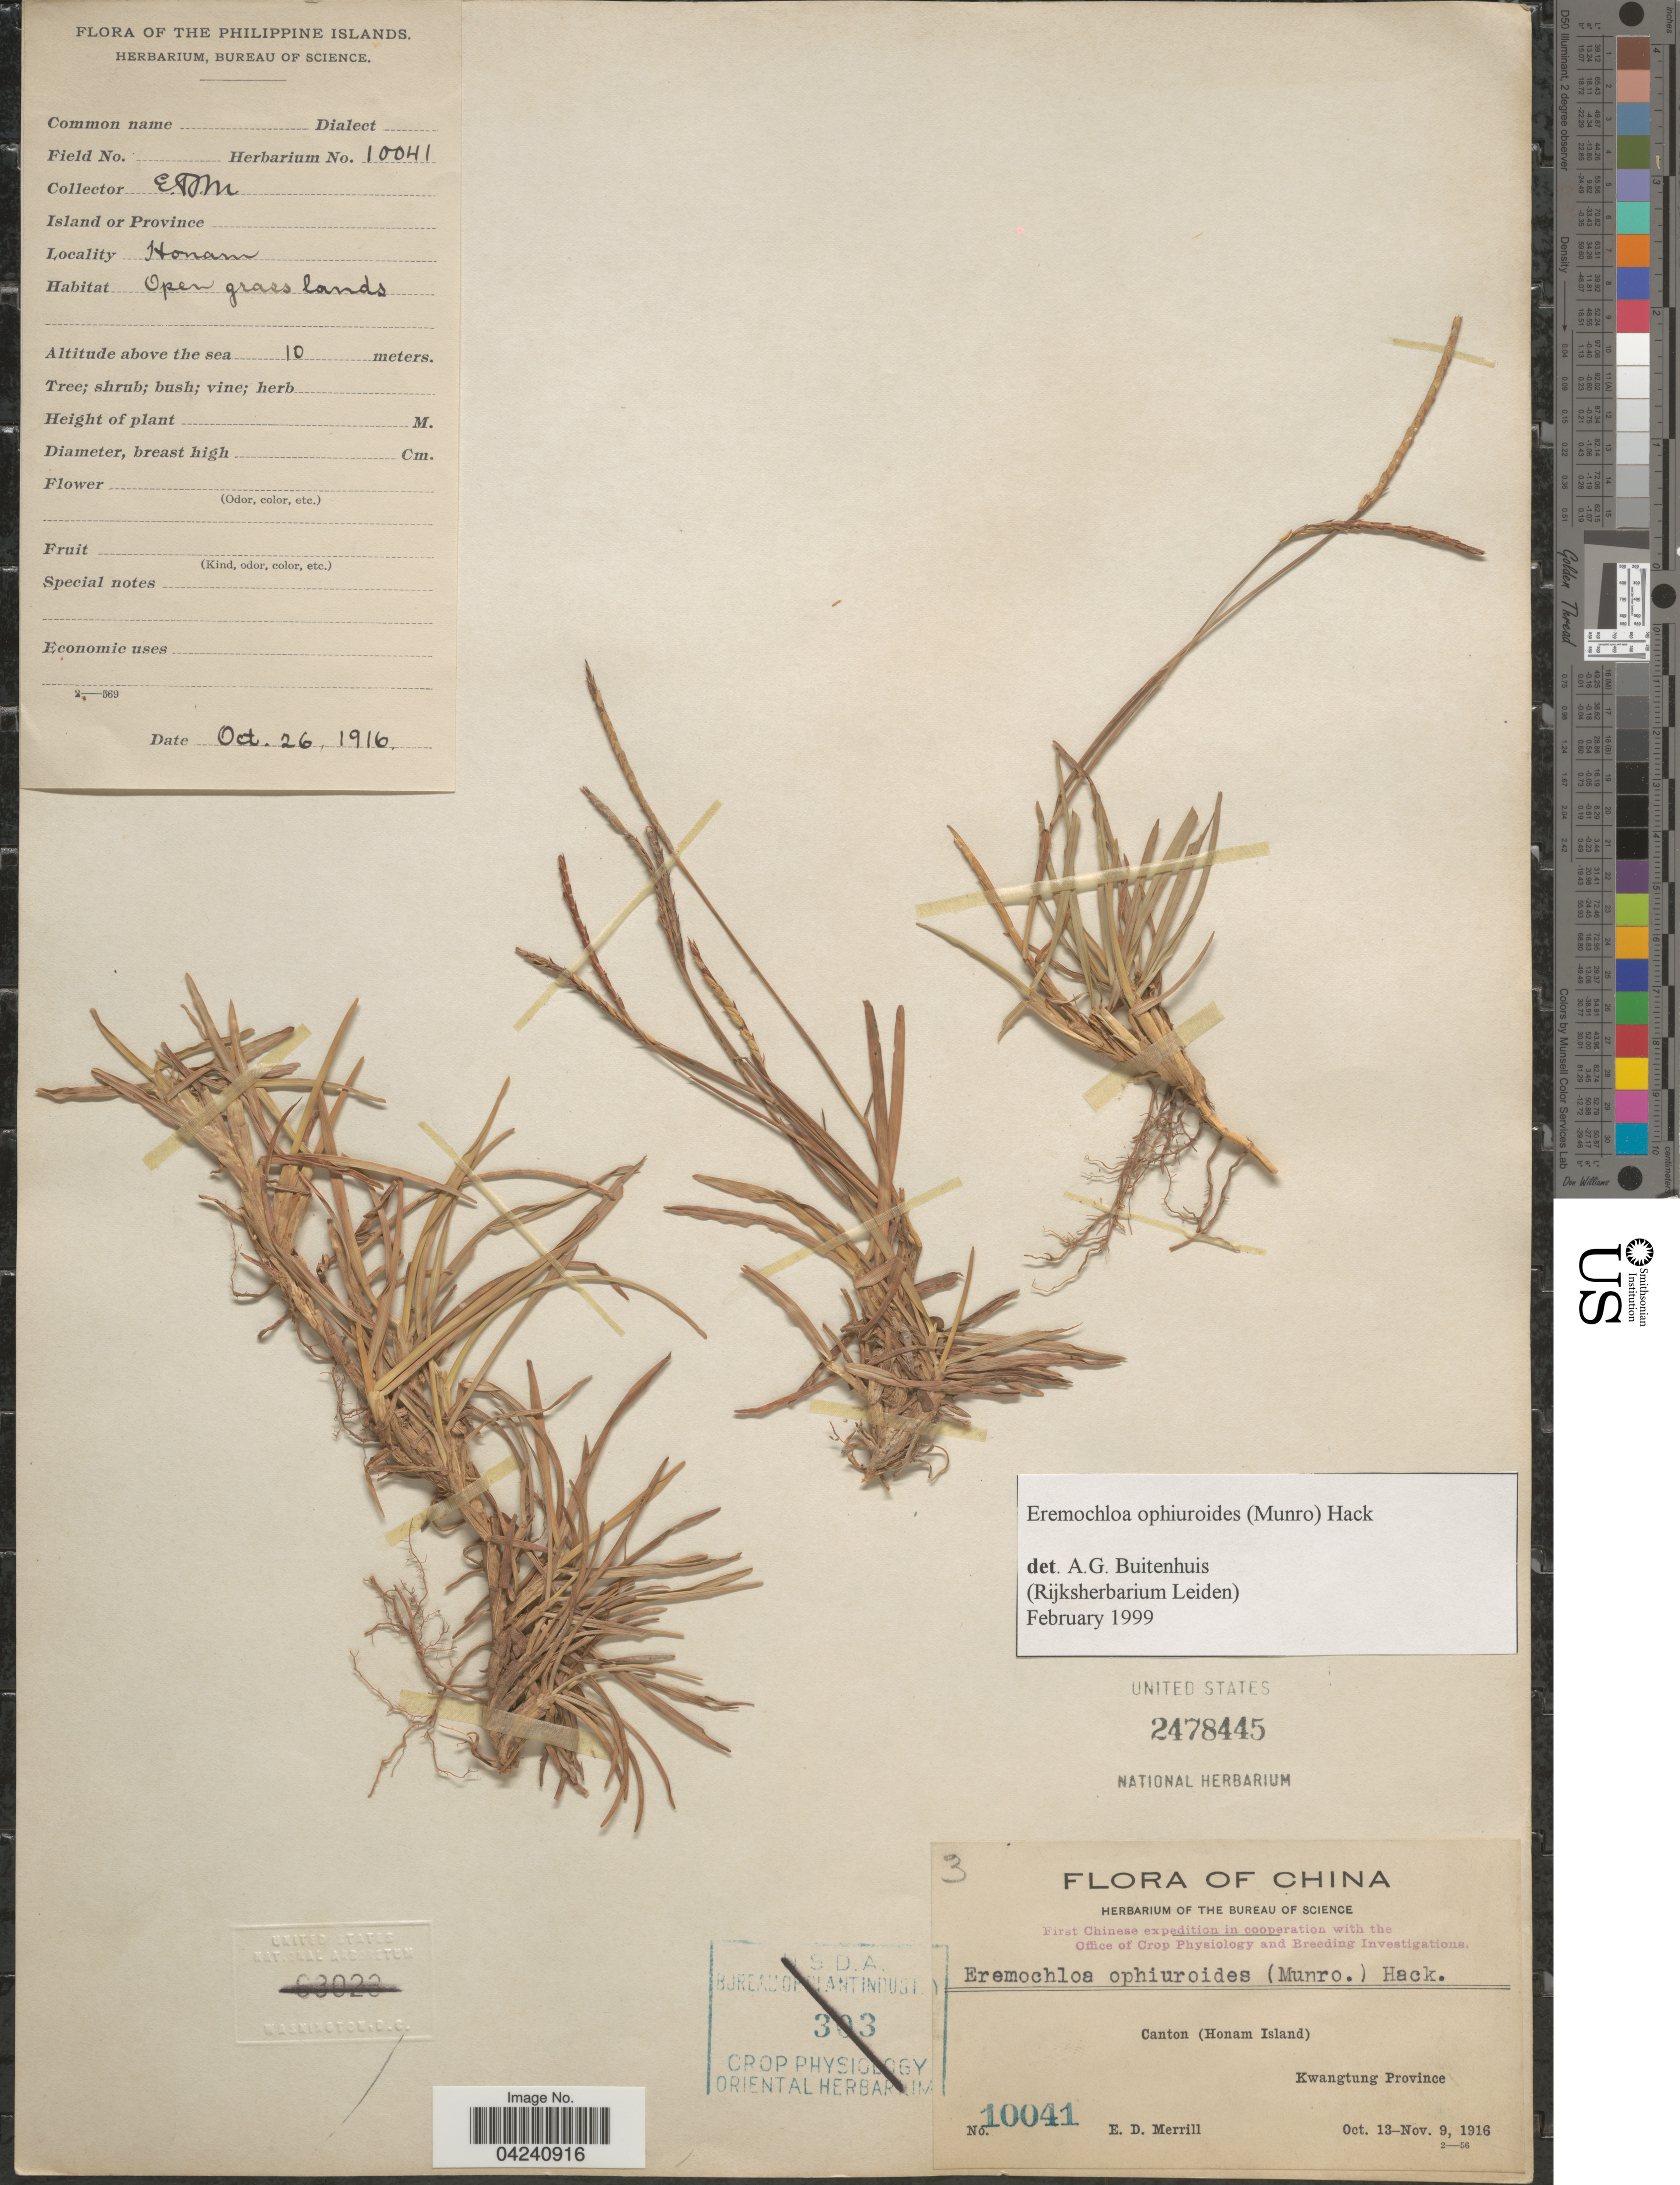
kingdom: Plantae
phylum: Tracheophyta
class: Liliopsida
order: Poales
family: Poaceae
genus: Eremochloa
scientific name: Eremochloa ophiuroides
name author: (Munro) Hack.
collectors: E. D. Merrill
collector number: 10041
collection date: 1916-10-26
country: China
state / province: Guangdong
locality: Canton (Honam Island). Kwangtung Province. Honam.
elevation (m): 10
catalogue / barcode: US 2478445